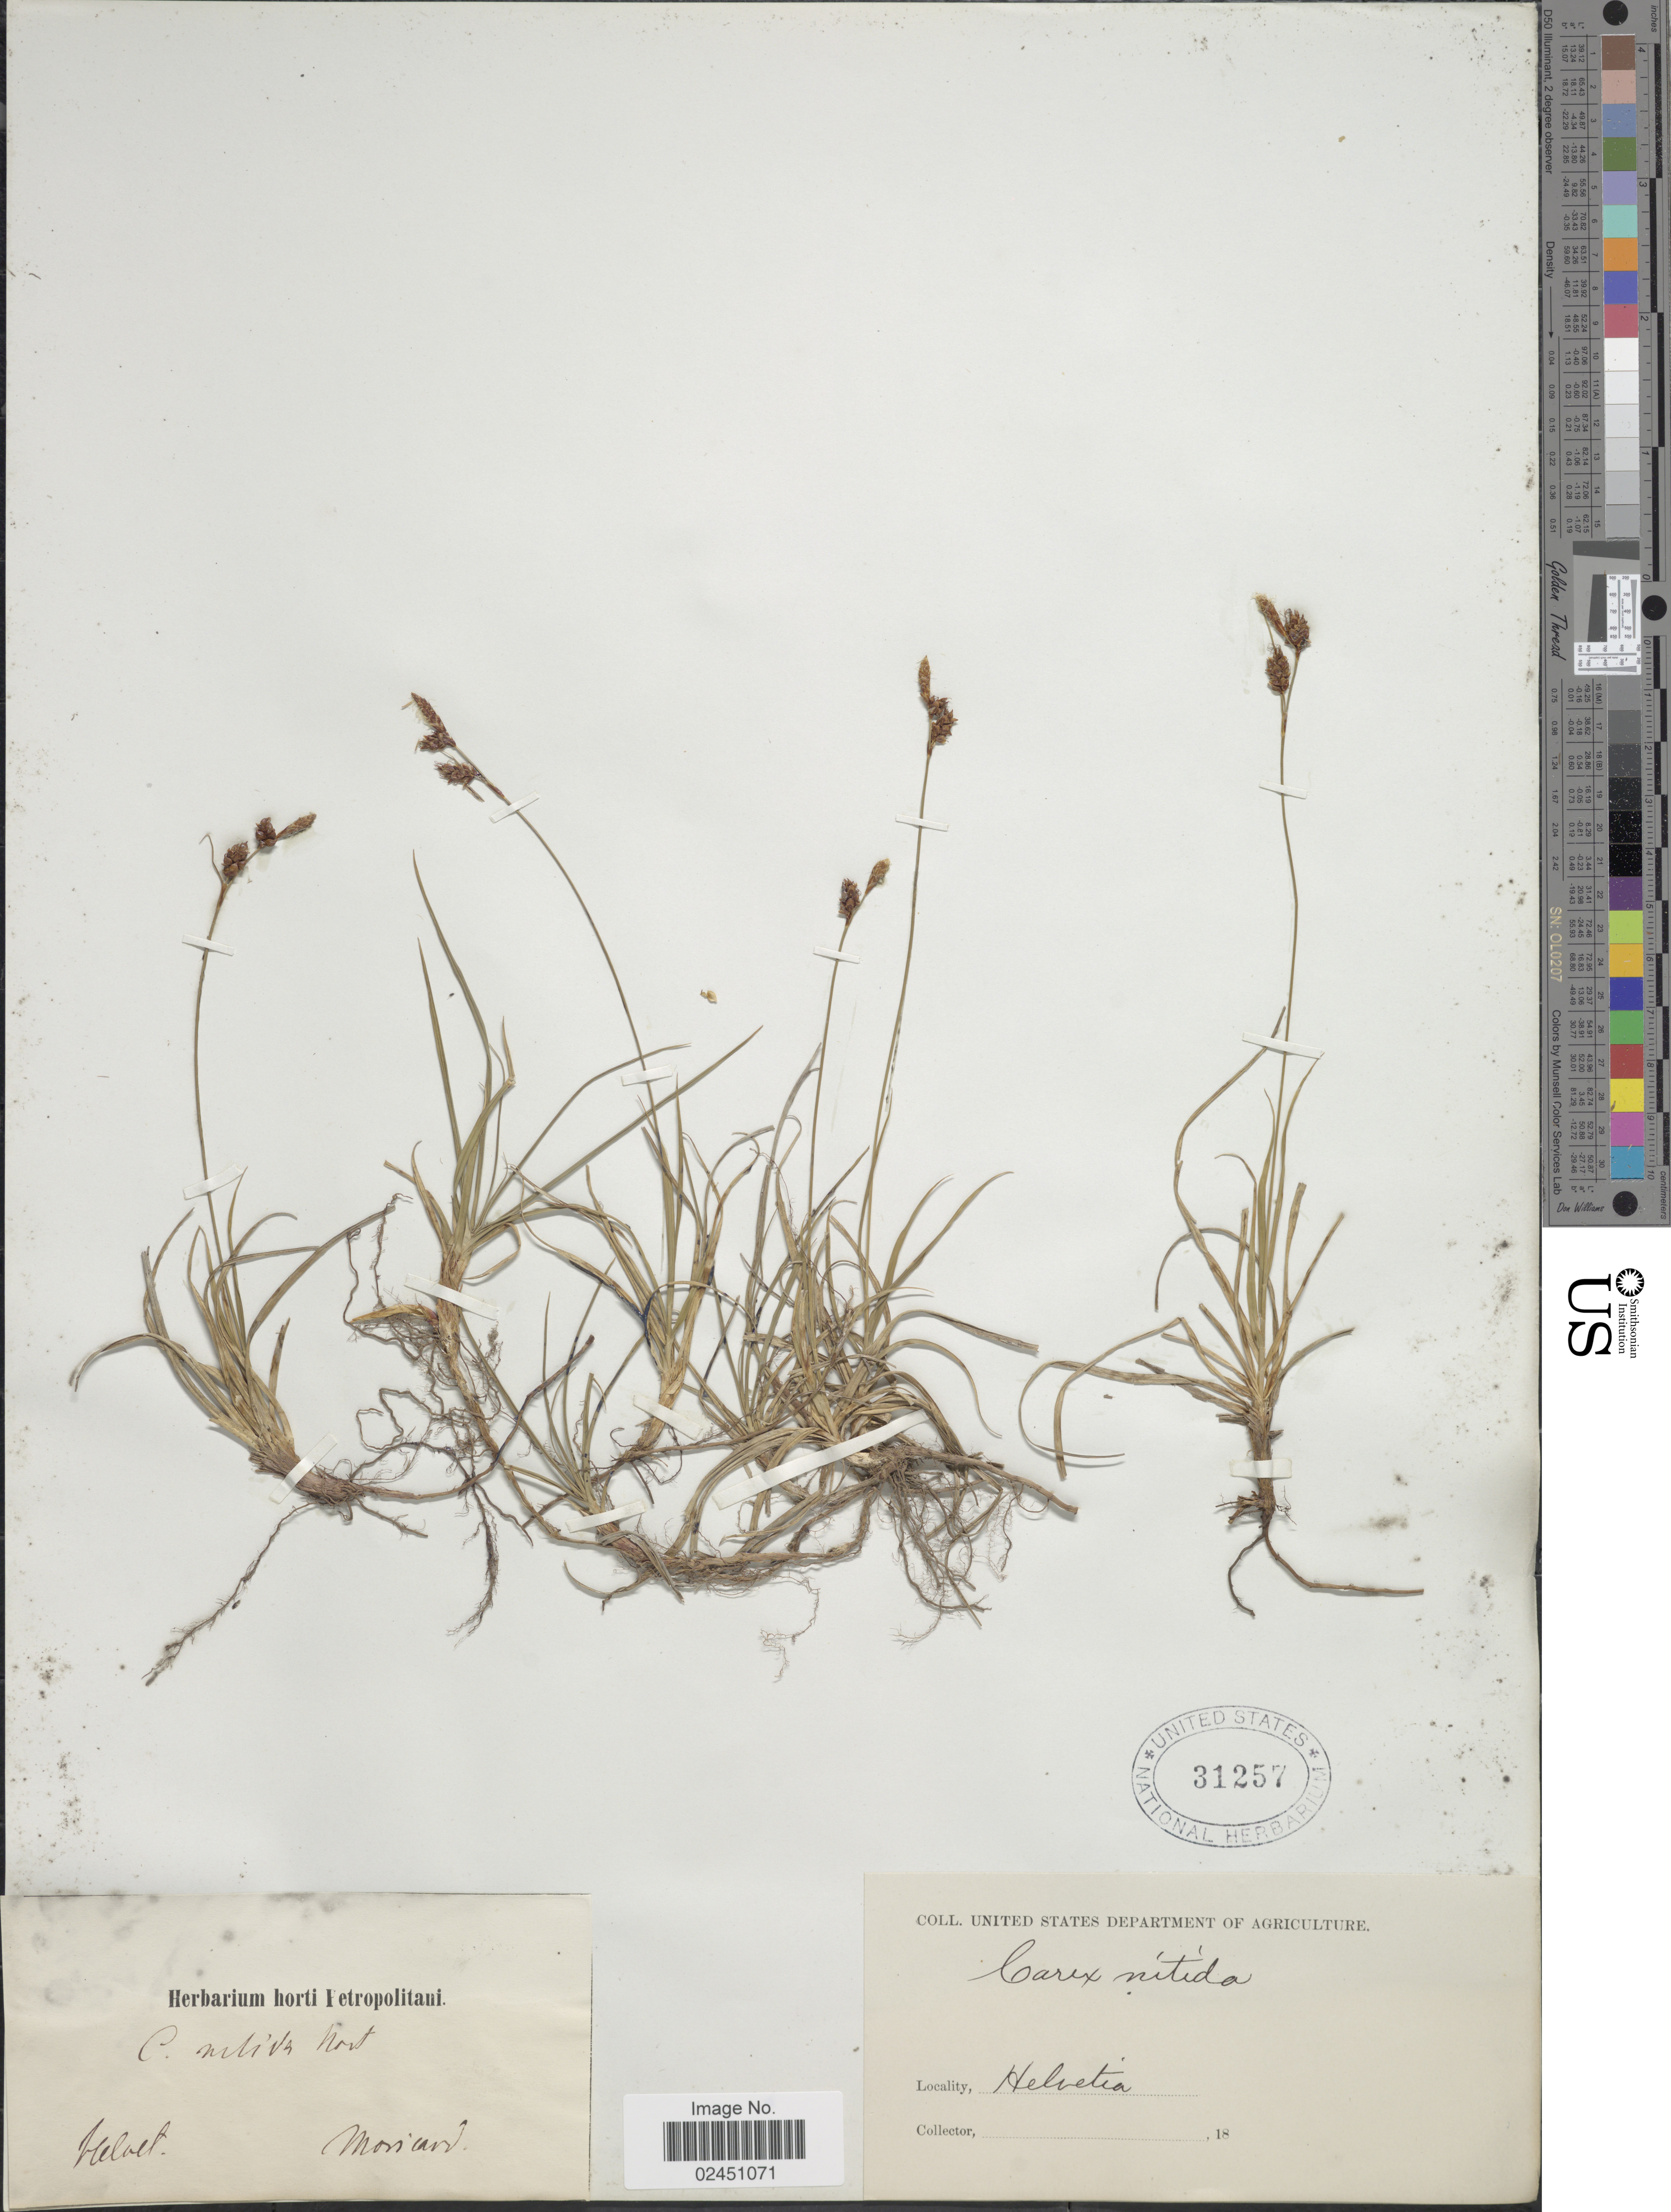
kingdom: Plantae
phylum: Tracheophyta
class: Liliopsida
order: Poales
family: Cyperaceae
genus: Carex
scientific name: Carex liparocarpos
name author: Gaudin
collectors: Moricand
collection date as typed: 18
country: Switzerland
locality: Helvetia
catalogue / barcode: US 31257